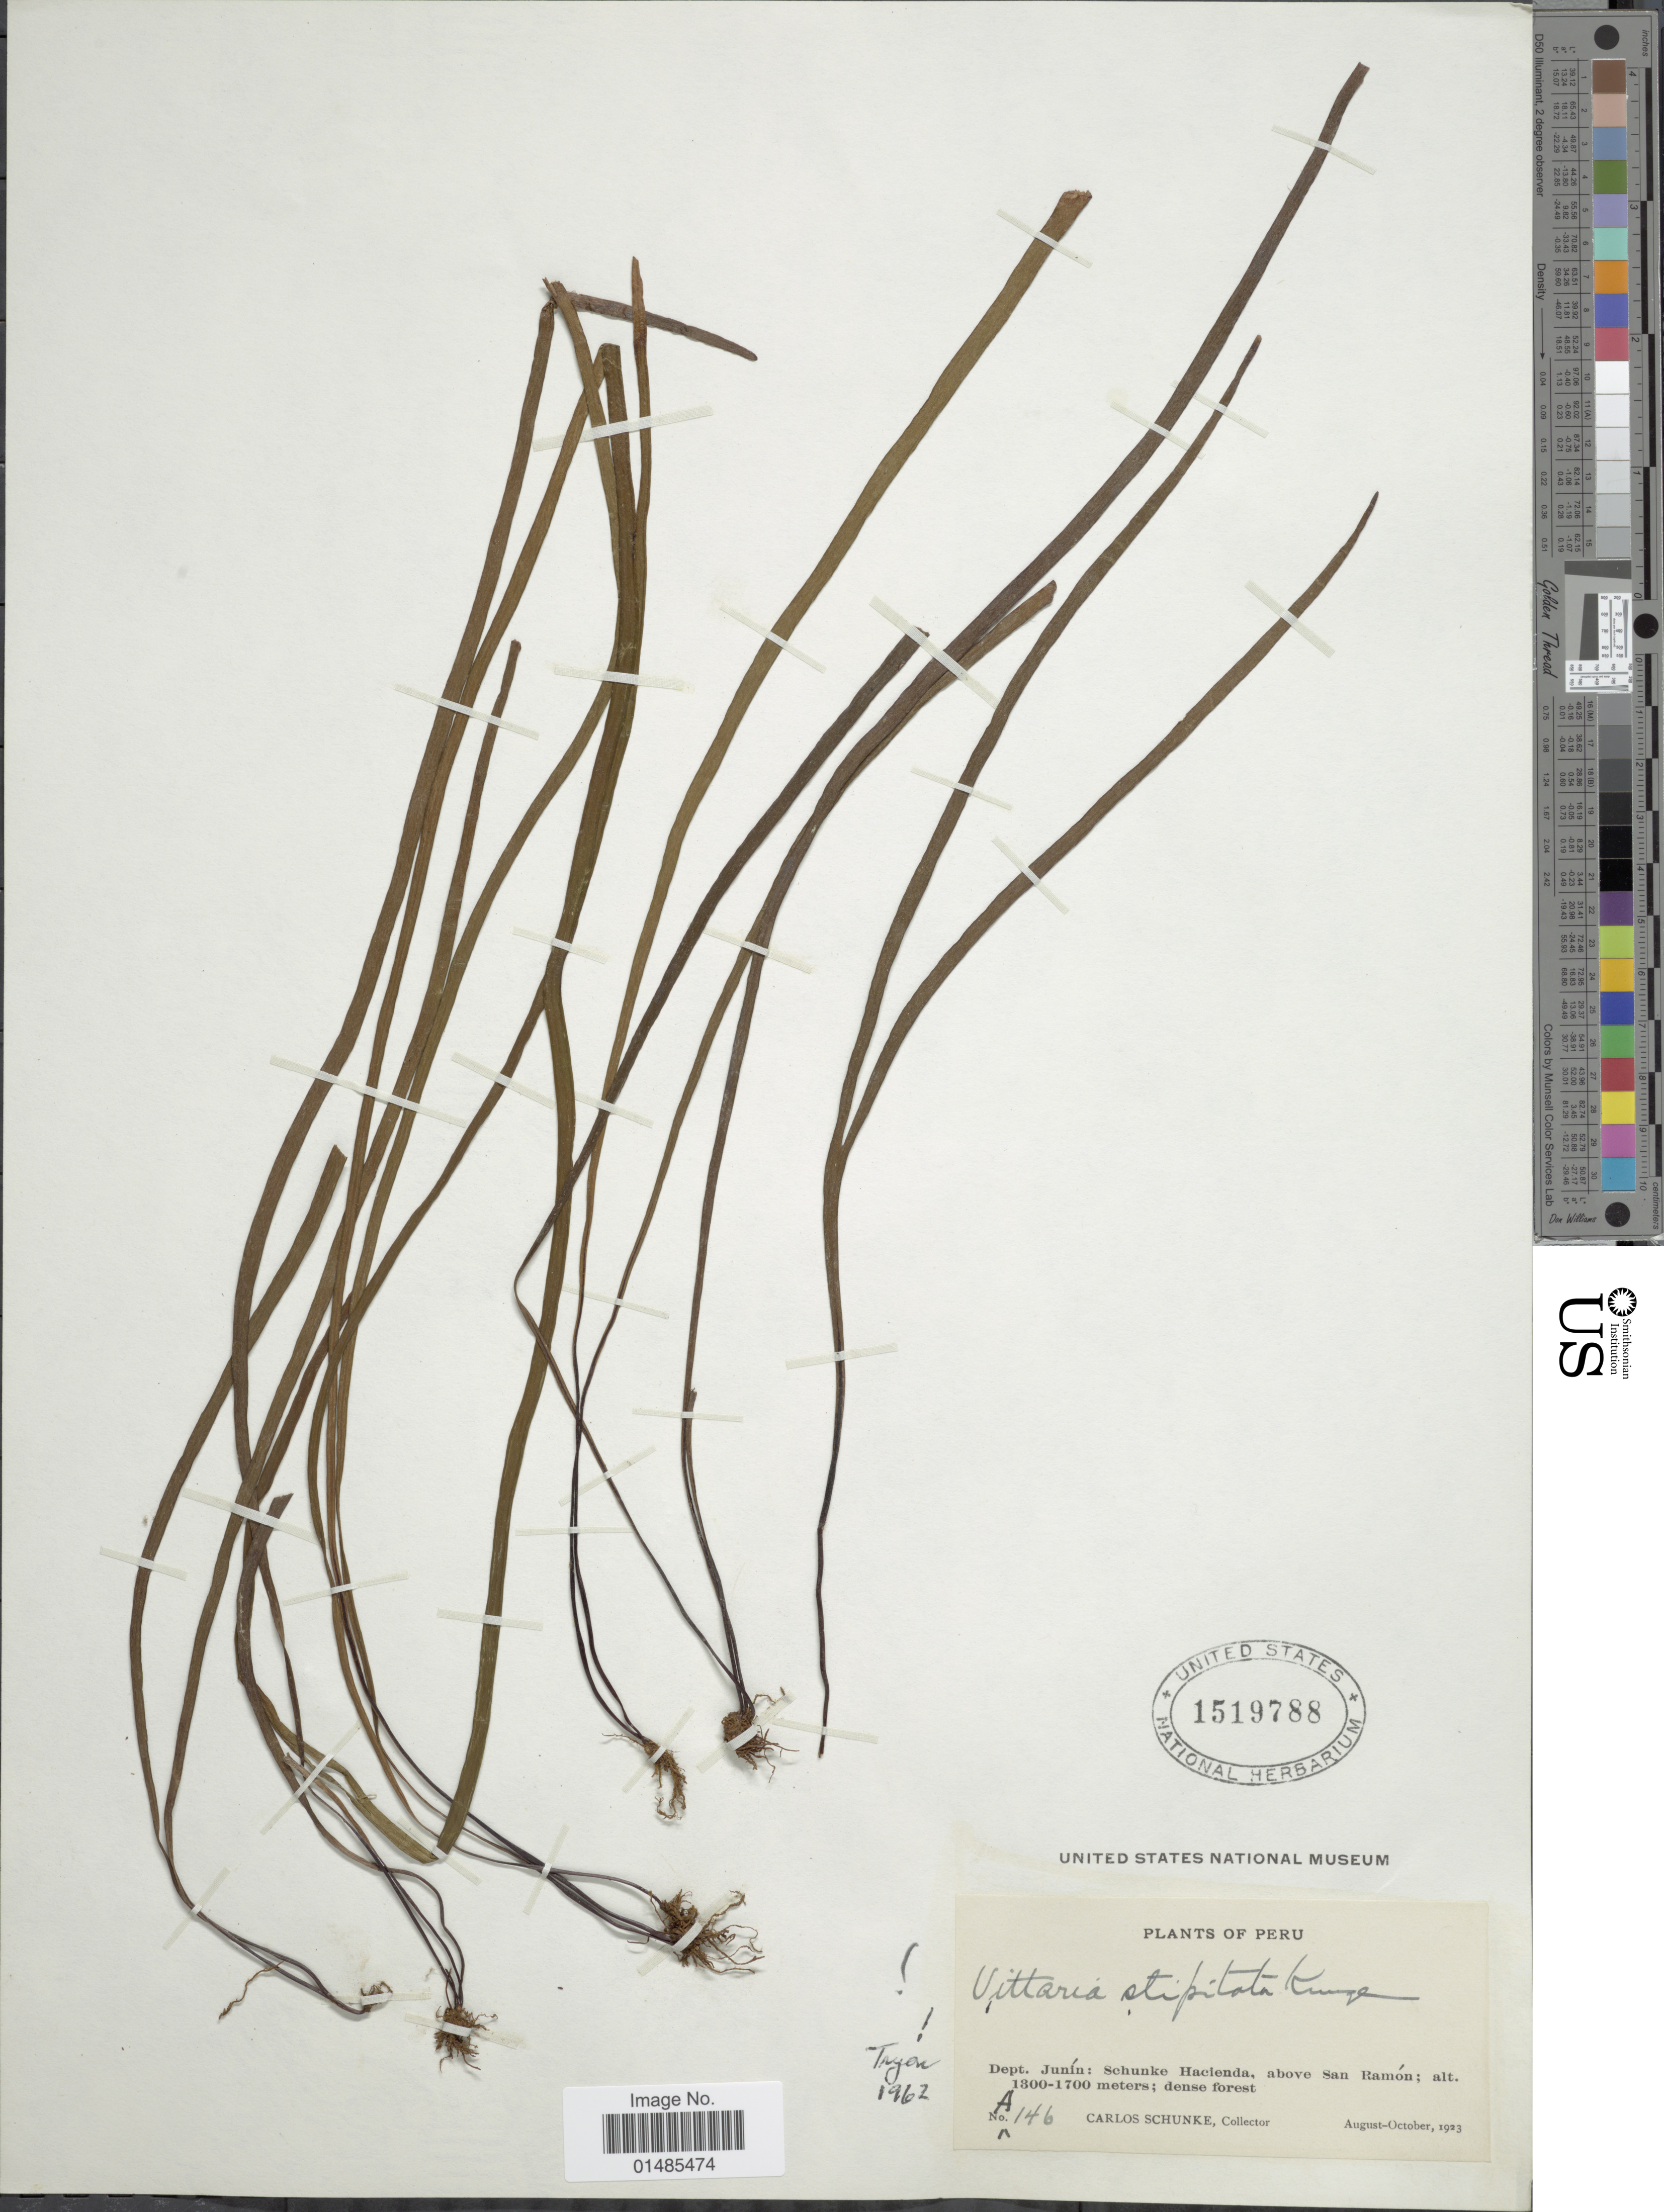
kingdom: Plantae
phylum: Tracheophyta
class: Polypodiopsida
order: Polypodiales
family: Pteridaceae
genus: Radiovittaria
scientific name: Radiovittaria stipitata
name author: (Kunze) E.H. Crane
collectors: C. Schunke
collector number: A146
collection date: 1923-08/1923-10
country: Peru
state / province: Junín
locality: Schunke Hacienda, above San Ramón.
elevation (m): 1300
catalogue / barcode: US 1519788